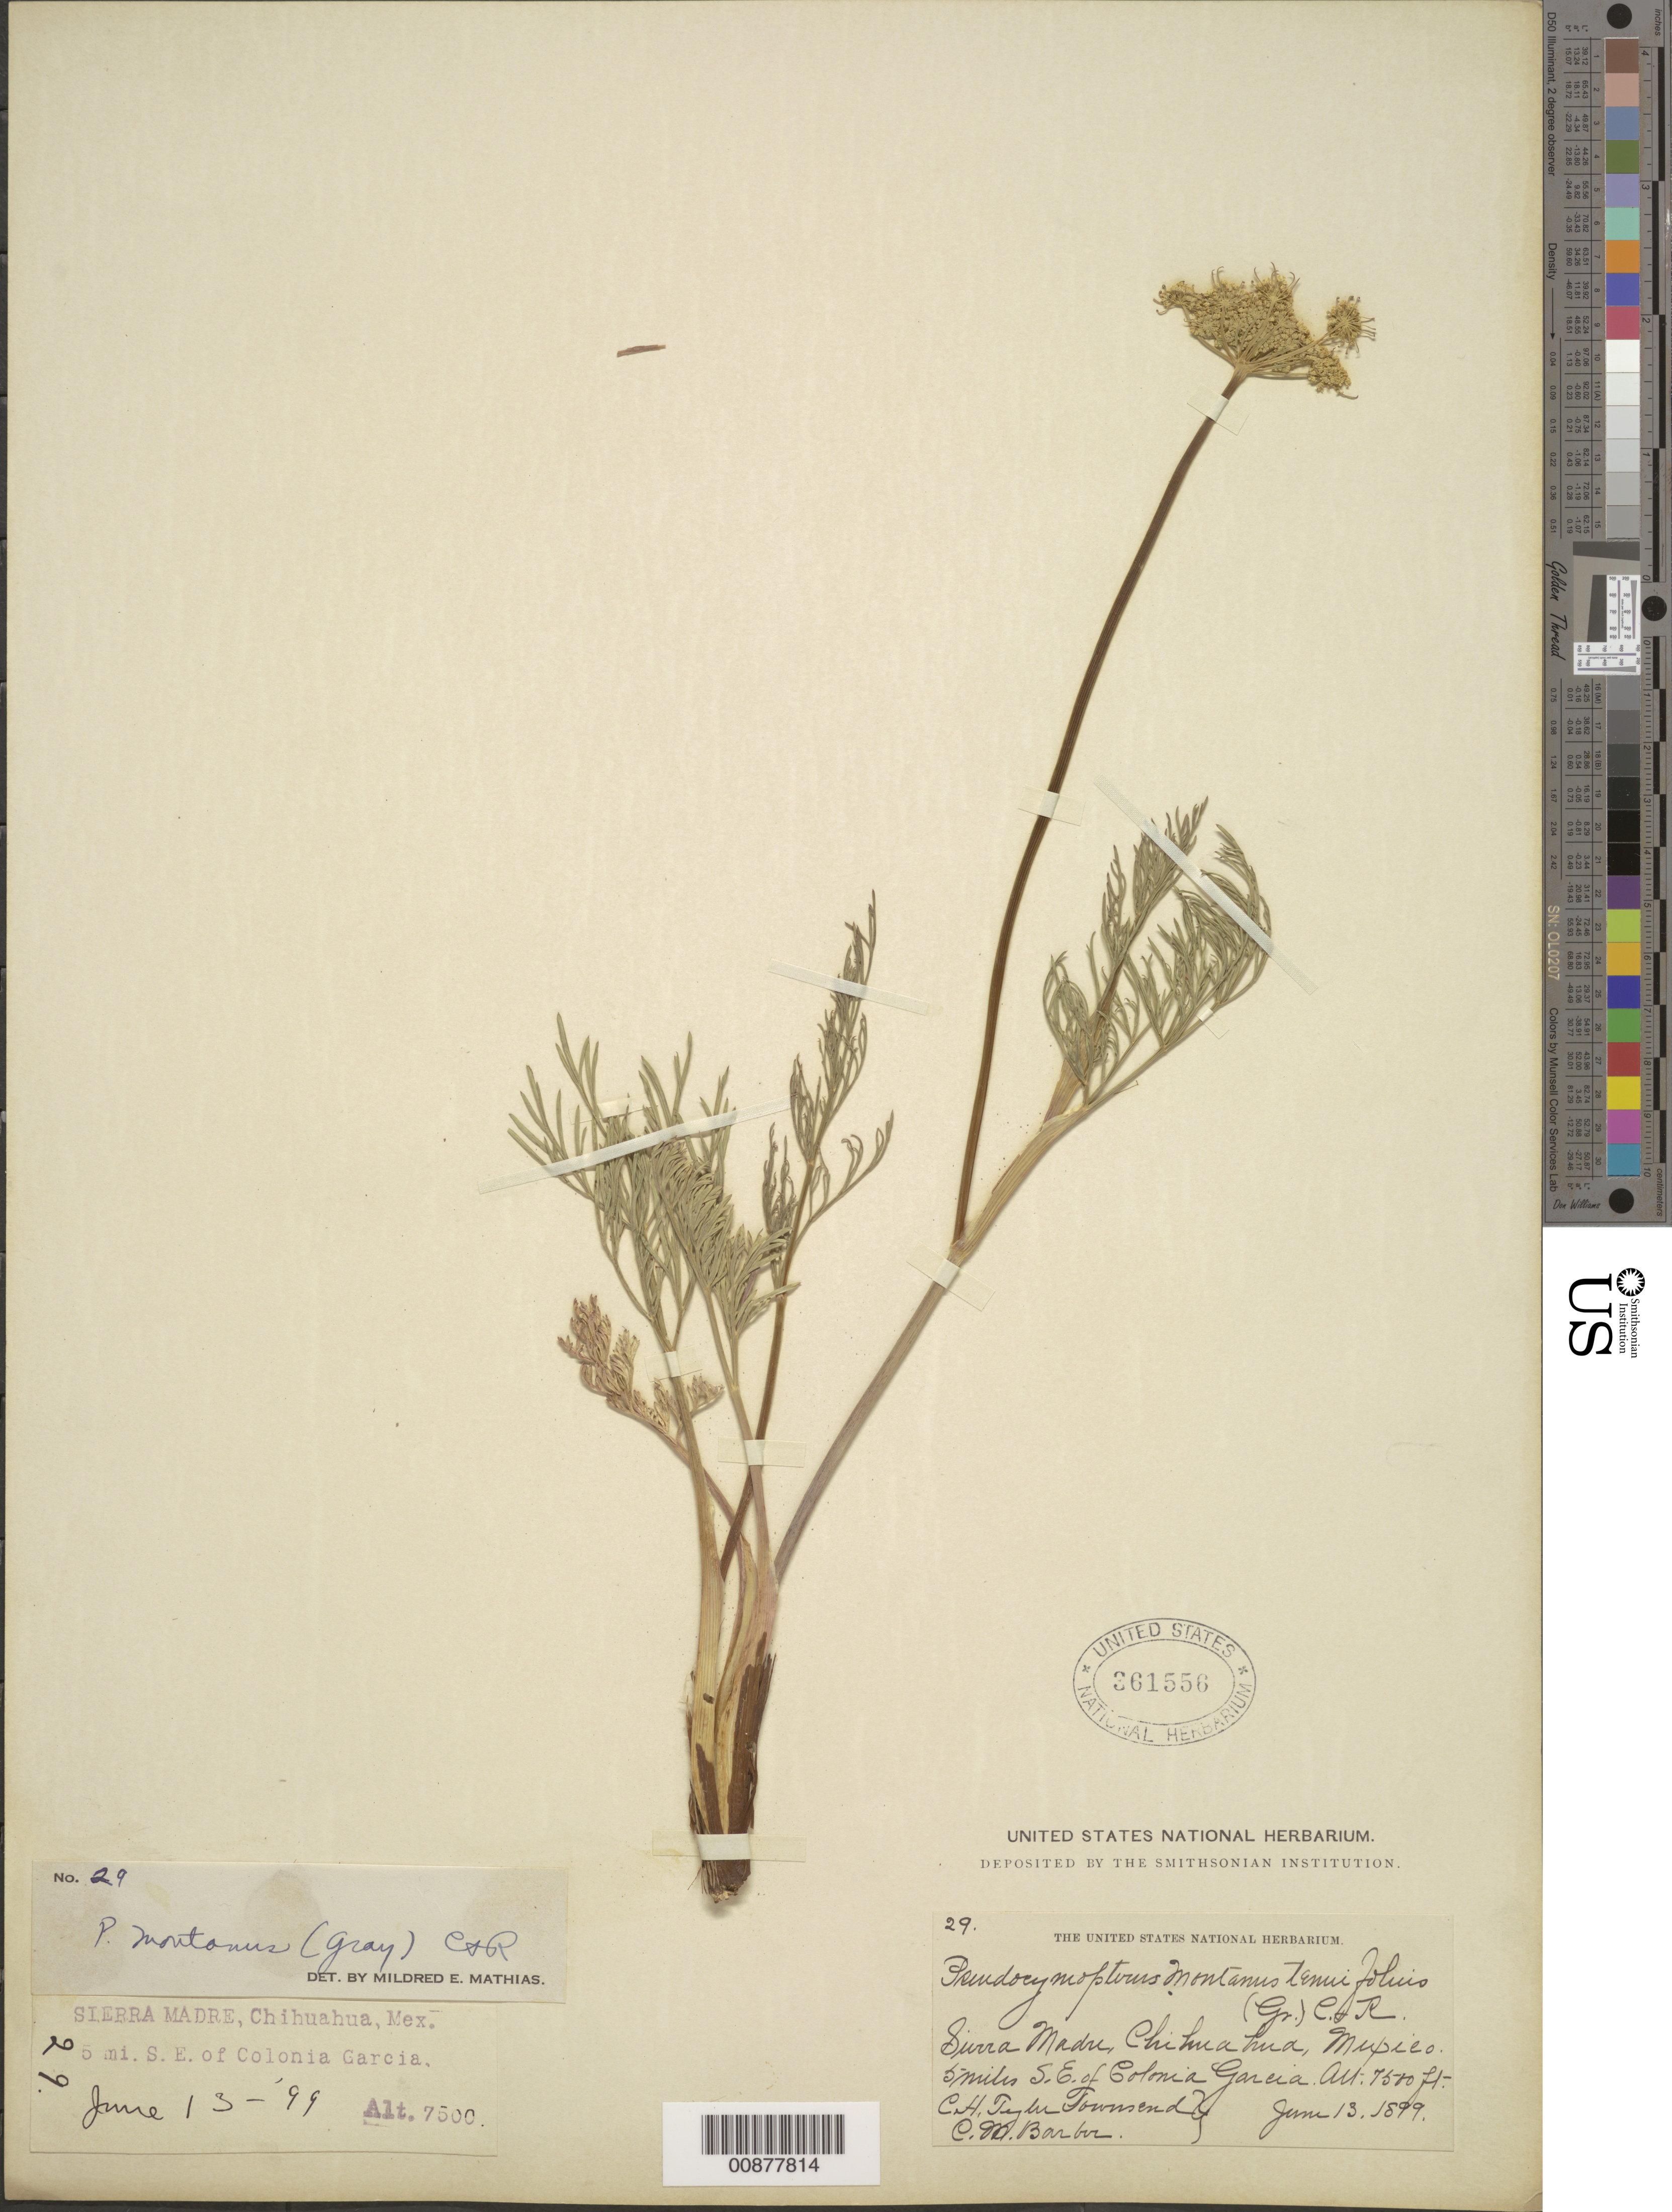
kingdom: Plantae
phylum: Tracheophyta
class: Magnoliopsida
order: Apiales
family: Apiaceae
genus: Pseudocymopterus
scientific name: Pseudocymopterus montanus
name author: (A. Gray) J.M. Coult. & Rose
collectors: C. H. T. Townsend & C. Barber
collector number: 29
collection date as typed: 13 Jun 1899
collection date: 1899-06-13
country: Mexico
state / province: Chihuahua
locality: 5 miles S.E. of Colonia García. Sierra Madre, Chihuahua.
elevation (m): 2286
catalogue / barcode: US 361556